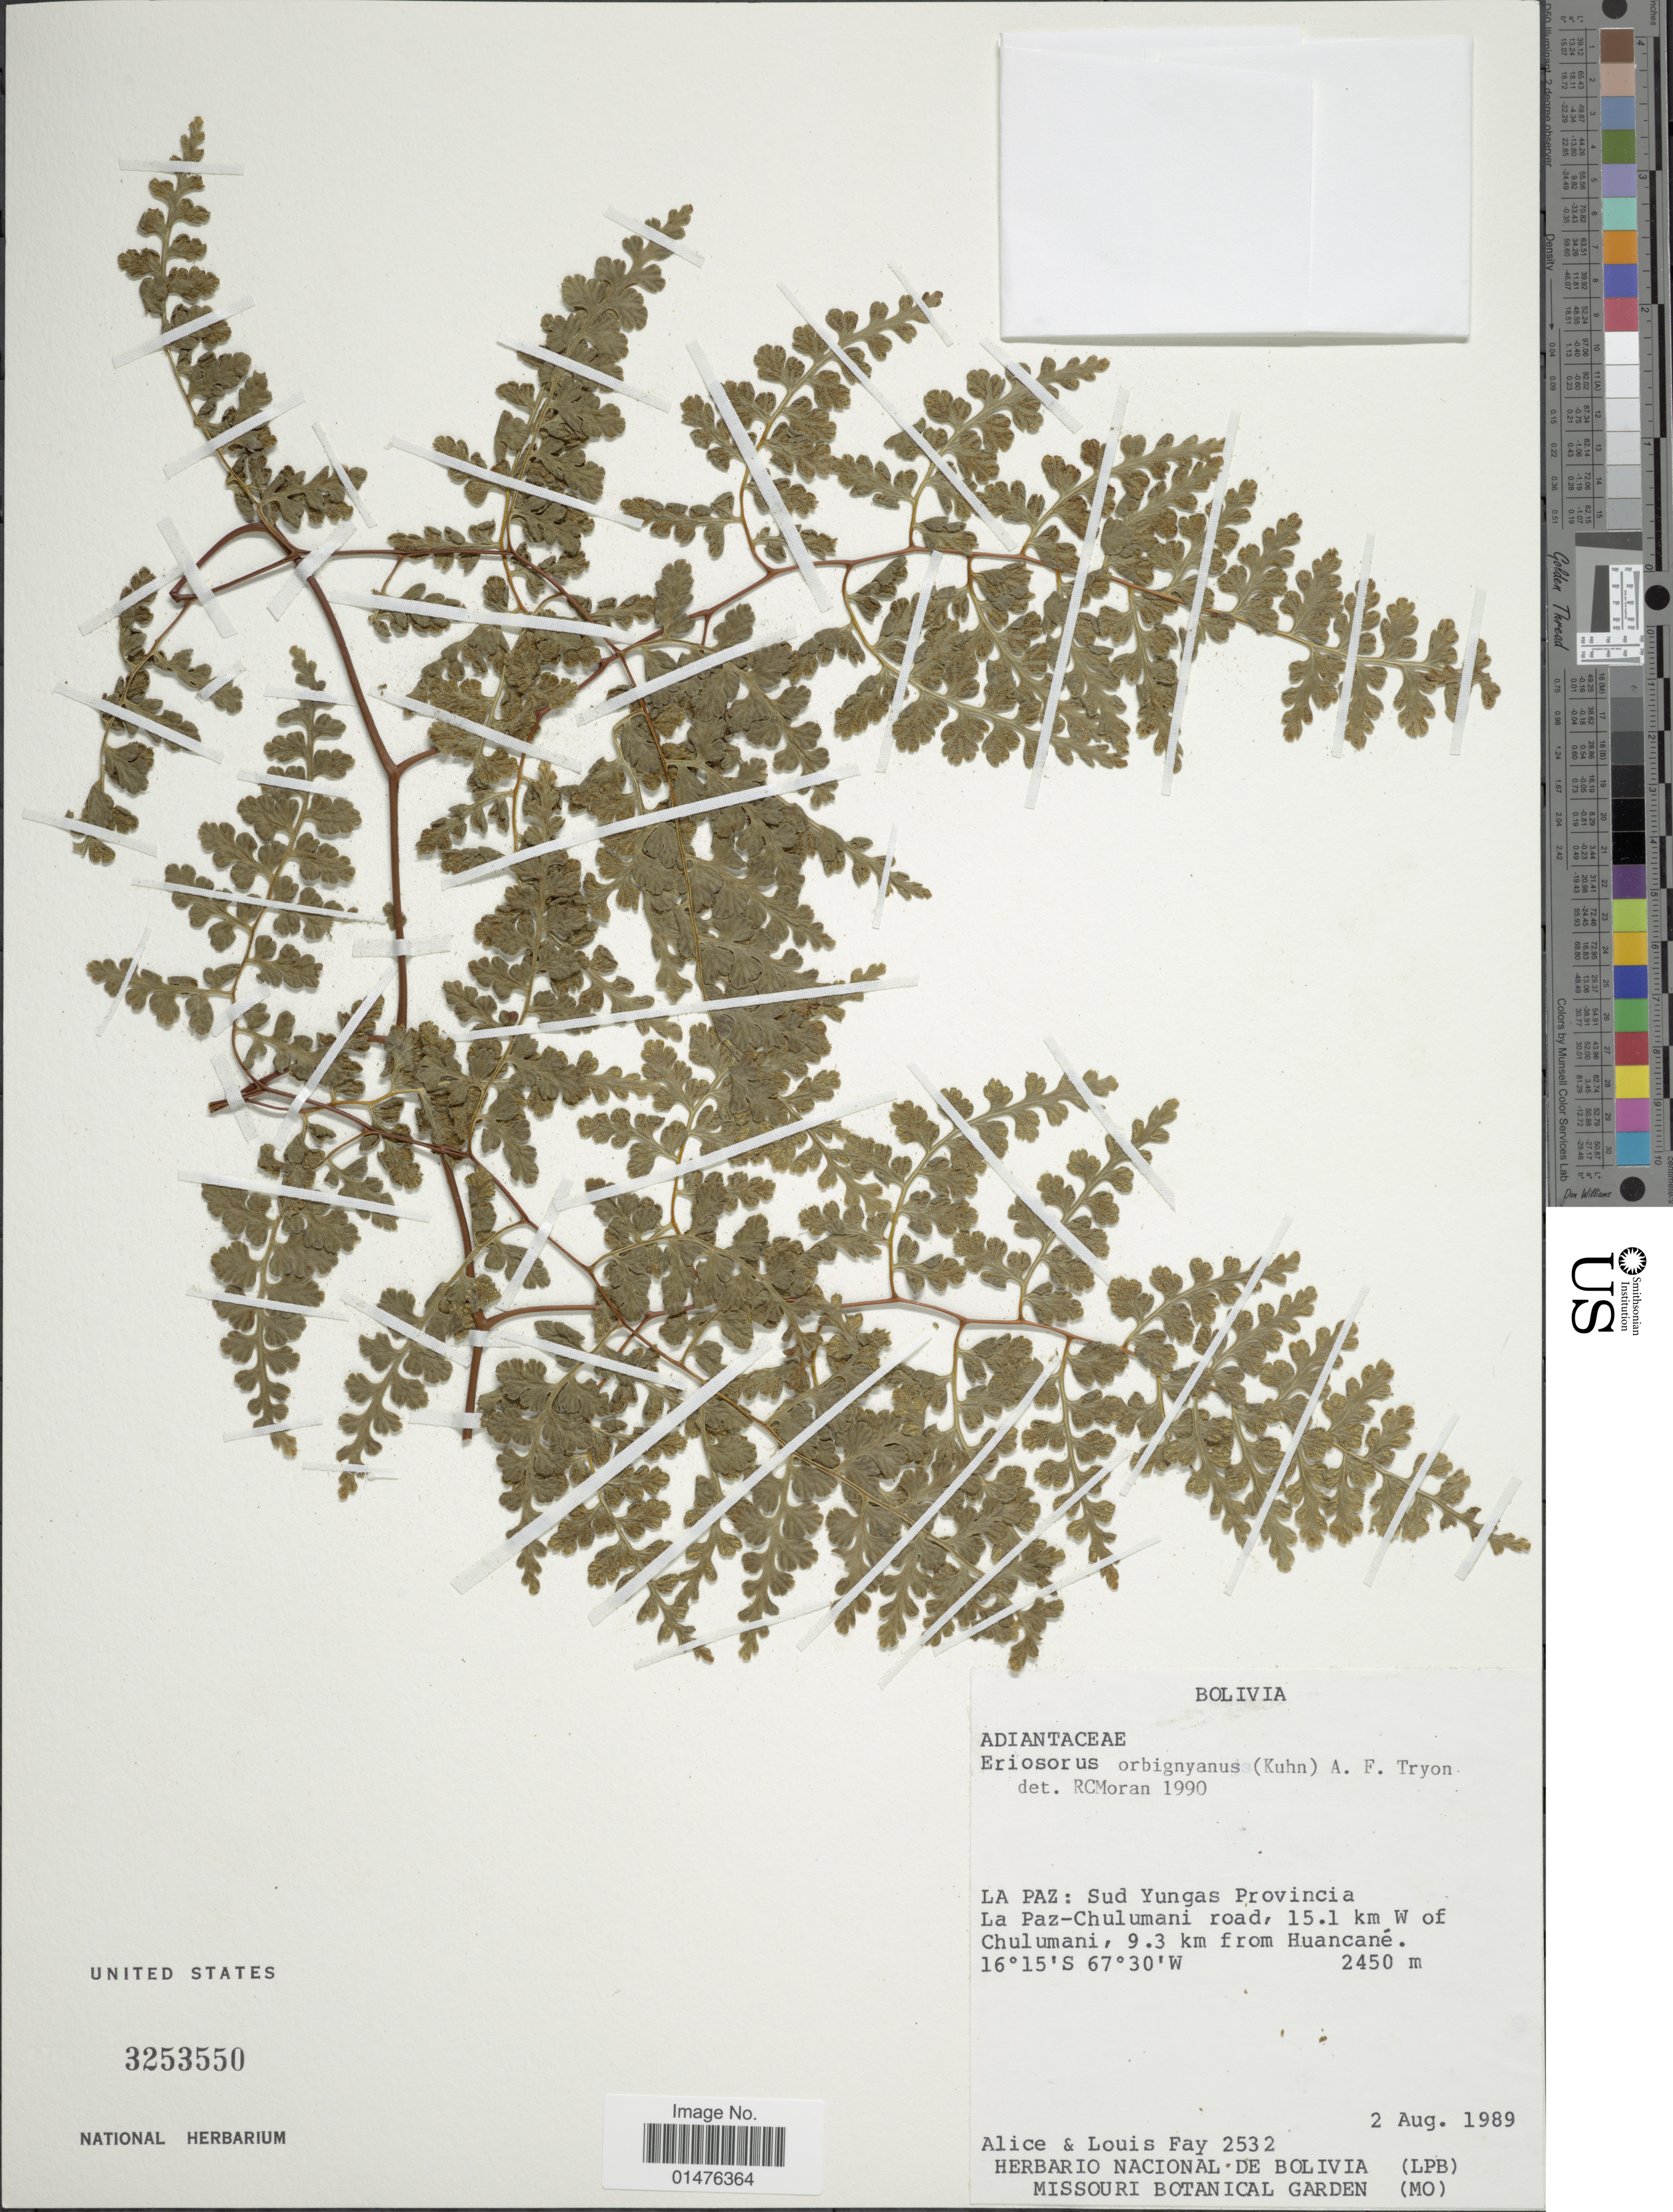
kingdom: Plantae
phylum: Tracheophyta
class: Polypodiopsida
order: Polypodiales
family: Pteridaceae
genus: Jamesonia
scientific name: Jamesonia orbignyana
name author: (Kuhn) Christenh.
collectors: A. Fay & L. Fay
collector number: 2532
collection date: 1989-08-02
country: Bolivia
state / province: La Paz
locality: Sud Yungas Provincia La Paz-Chulumani road, 15.1 km W of Chulumani, 9.3 km from HUancané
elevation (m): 2450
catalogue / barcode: US 3253550